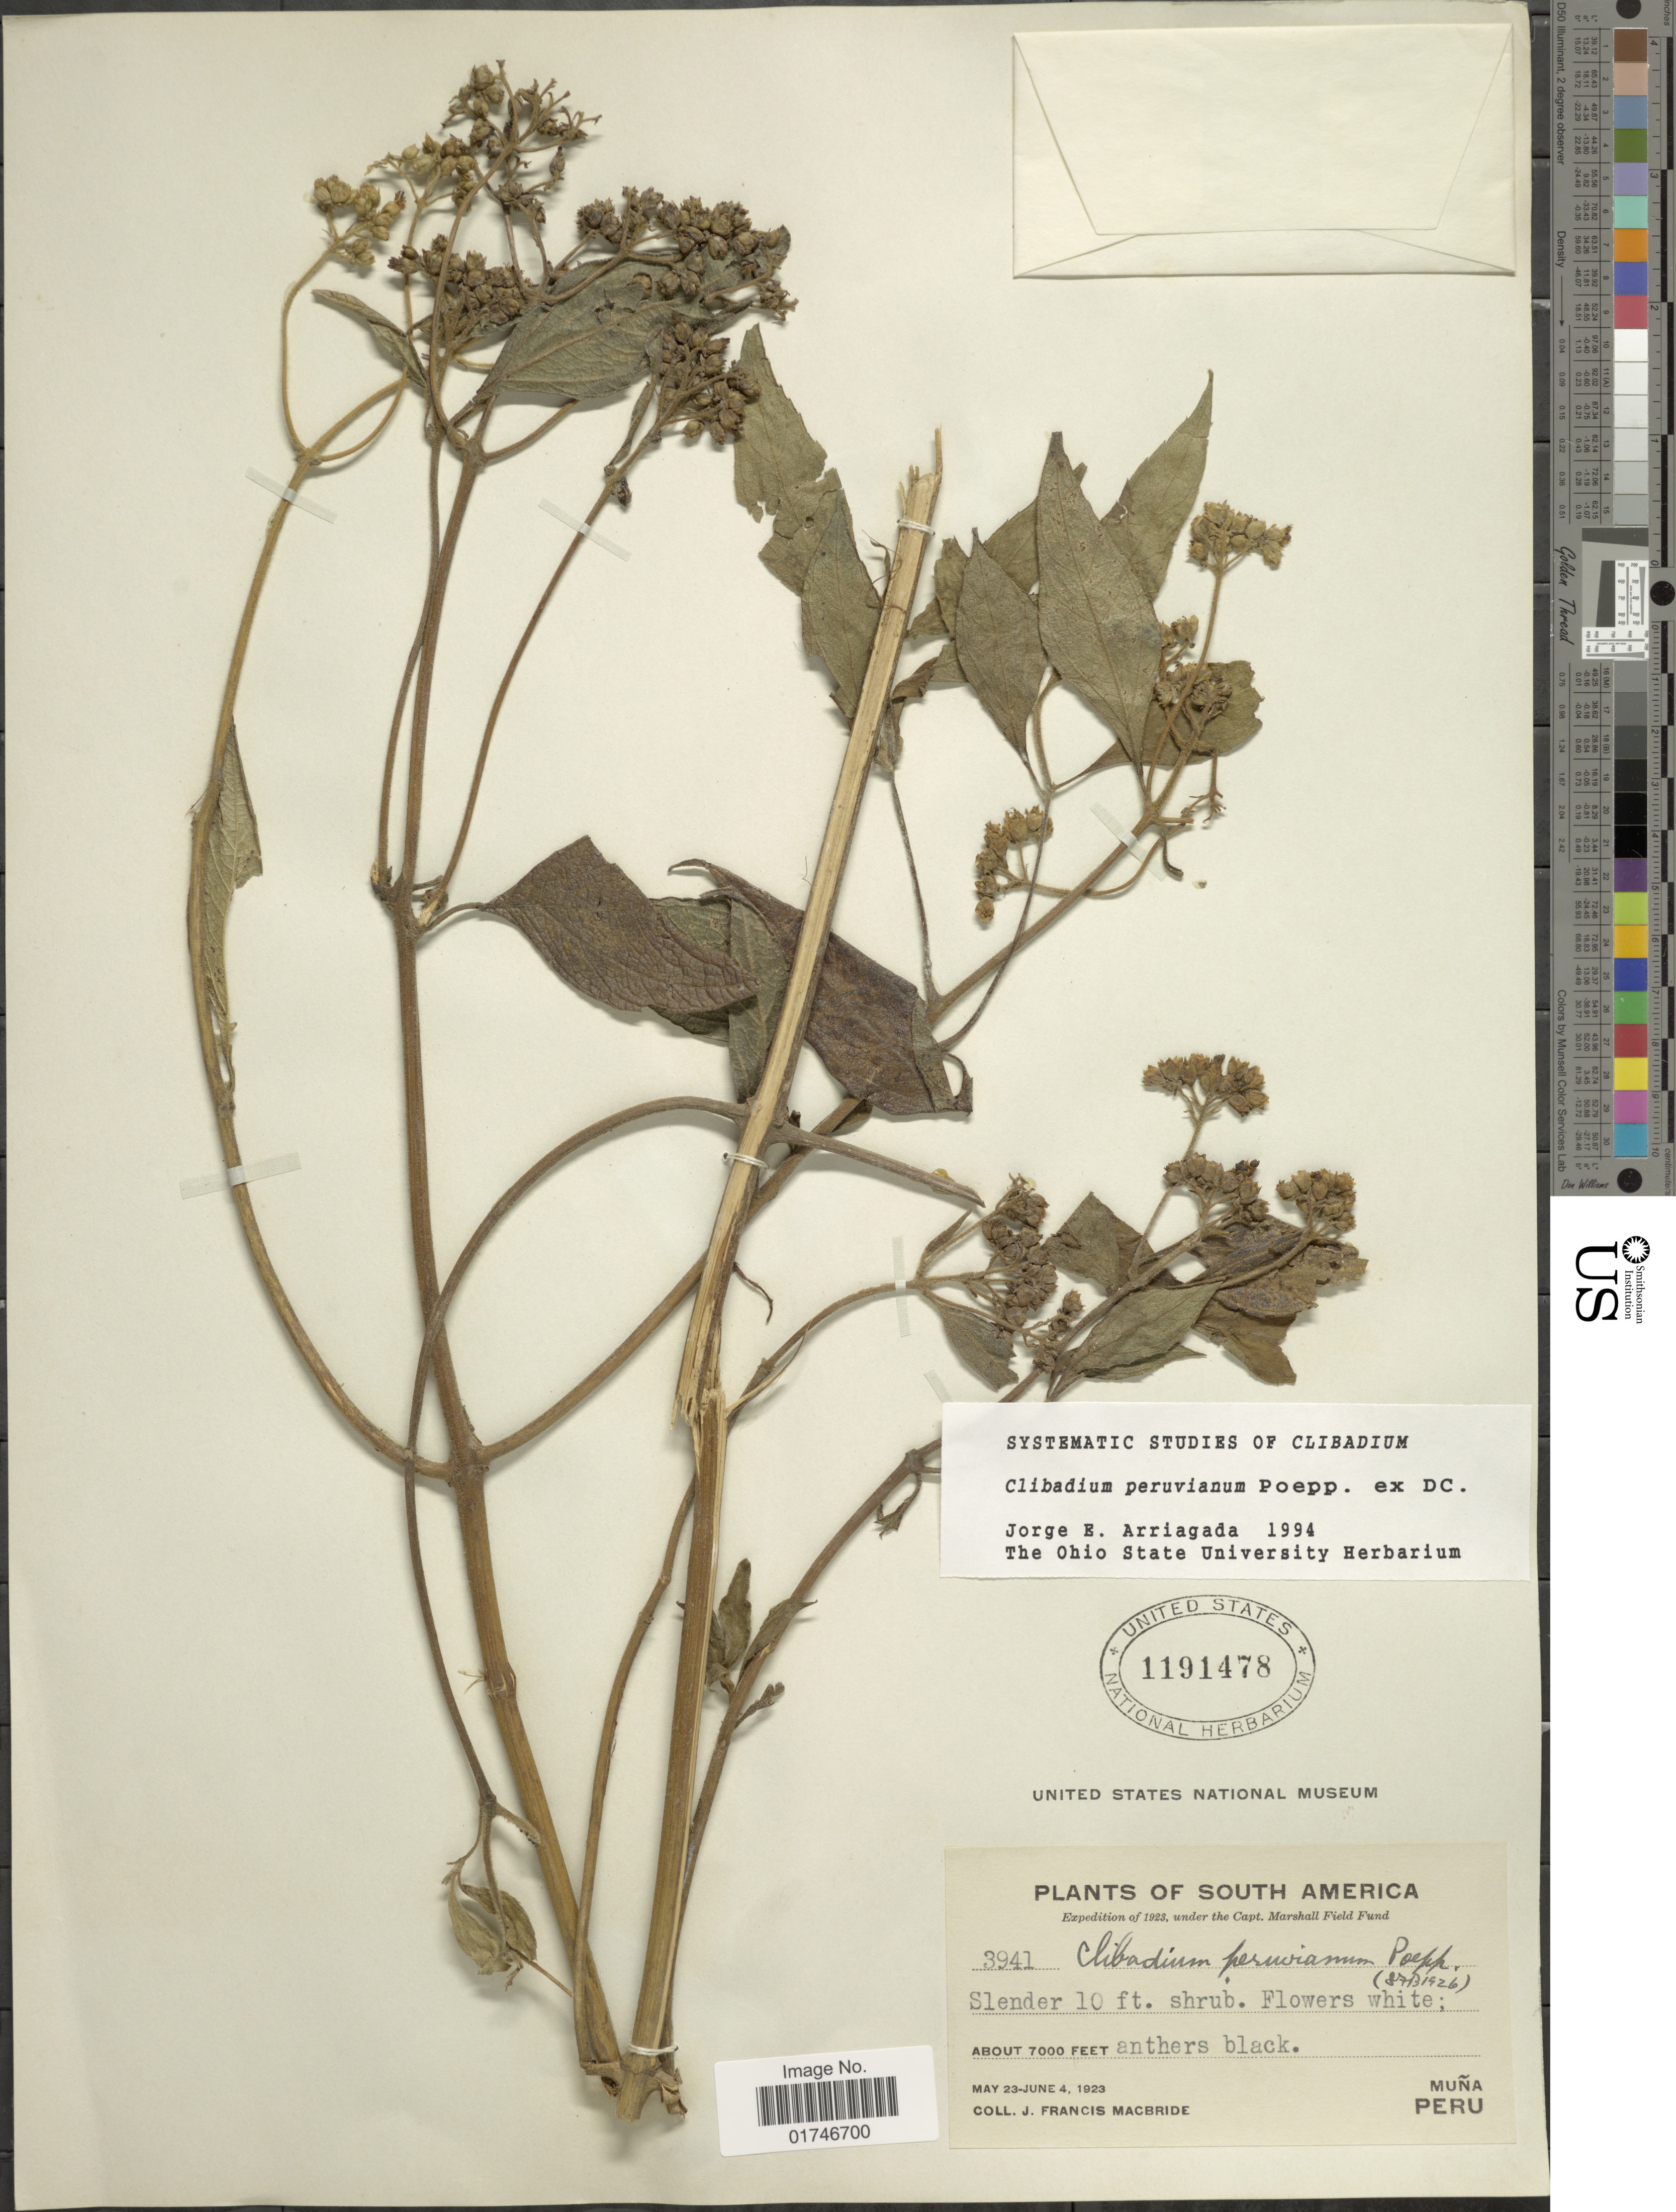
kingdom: Plantae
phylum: Tracheophyta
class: Magnoliopsida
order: Asterales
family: Asteraceae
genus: Clibadium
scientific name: Clibadium peruvianum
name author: Poepp.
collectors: J. F. Macbride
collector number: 3941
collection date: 1923-05-23/1923-06-04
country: Peru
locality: South America. Muña, Peru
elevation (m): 2134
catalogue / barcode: US 1191478